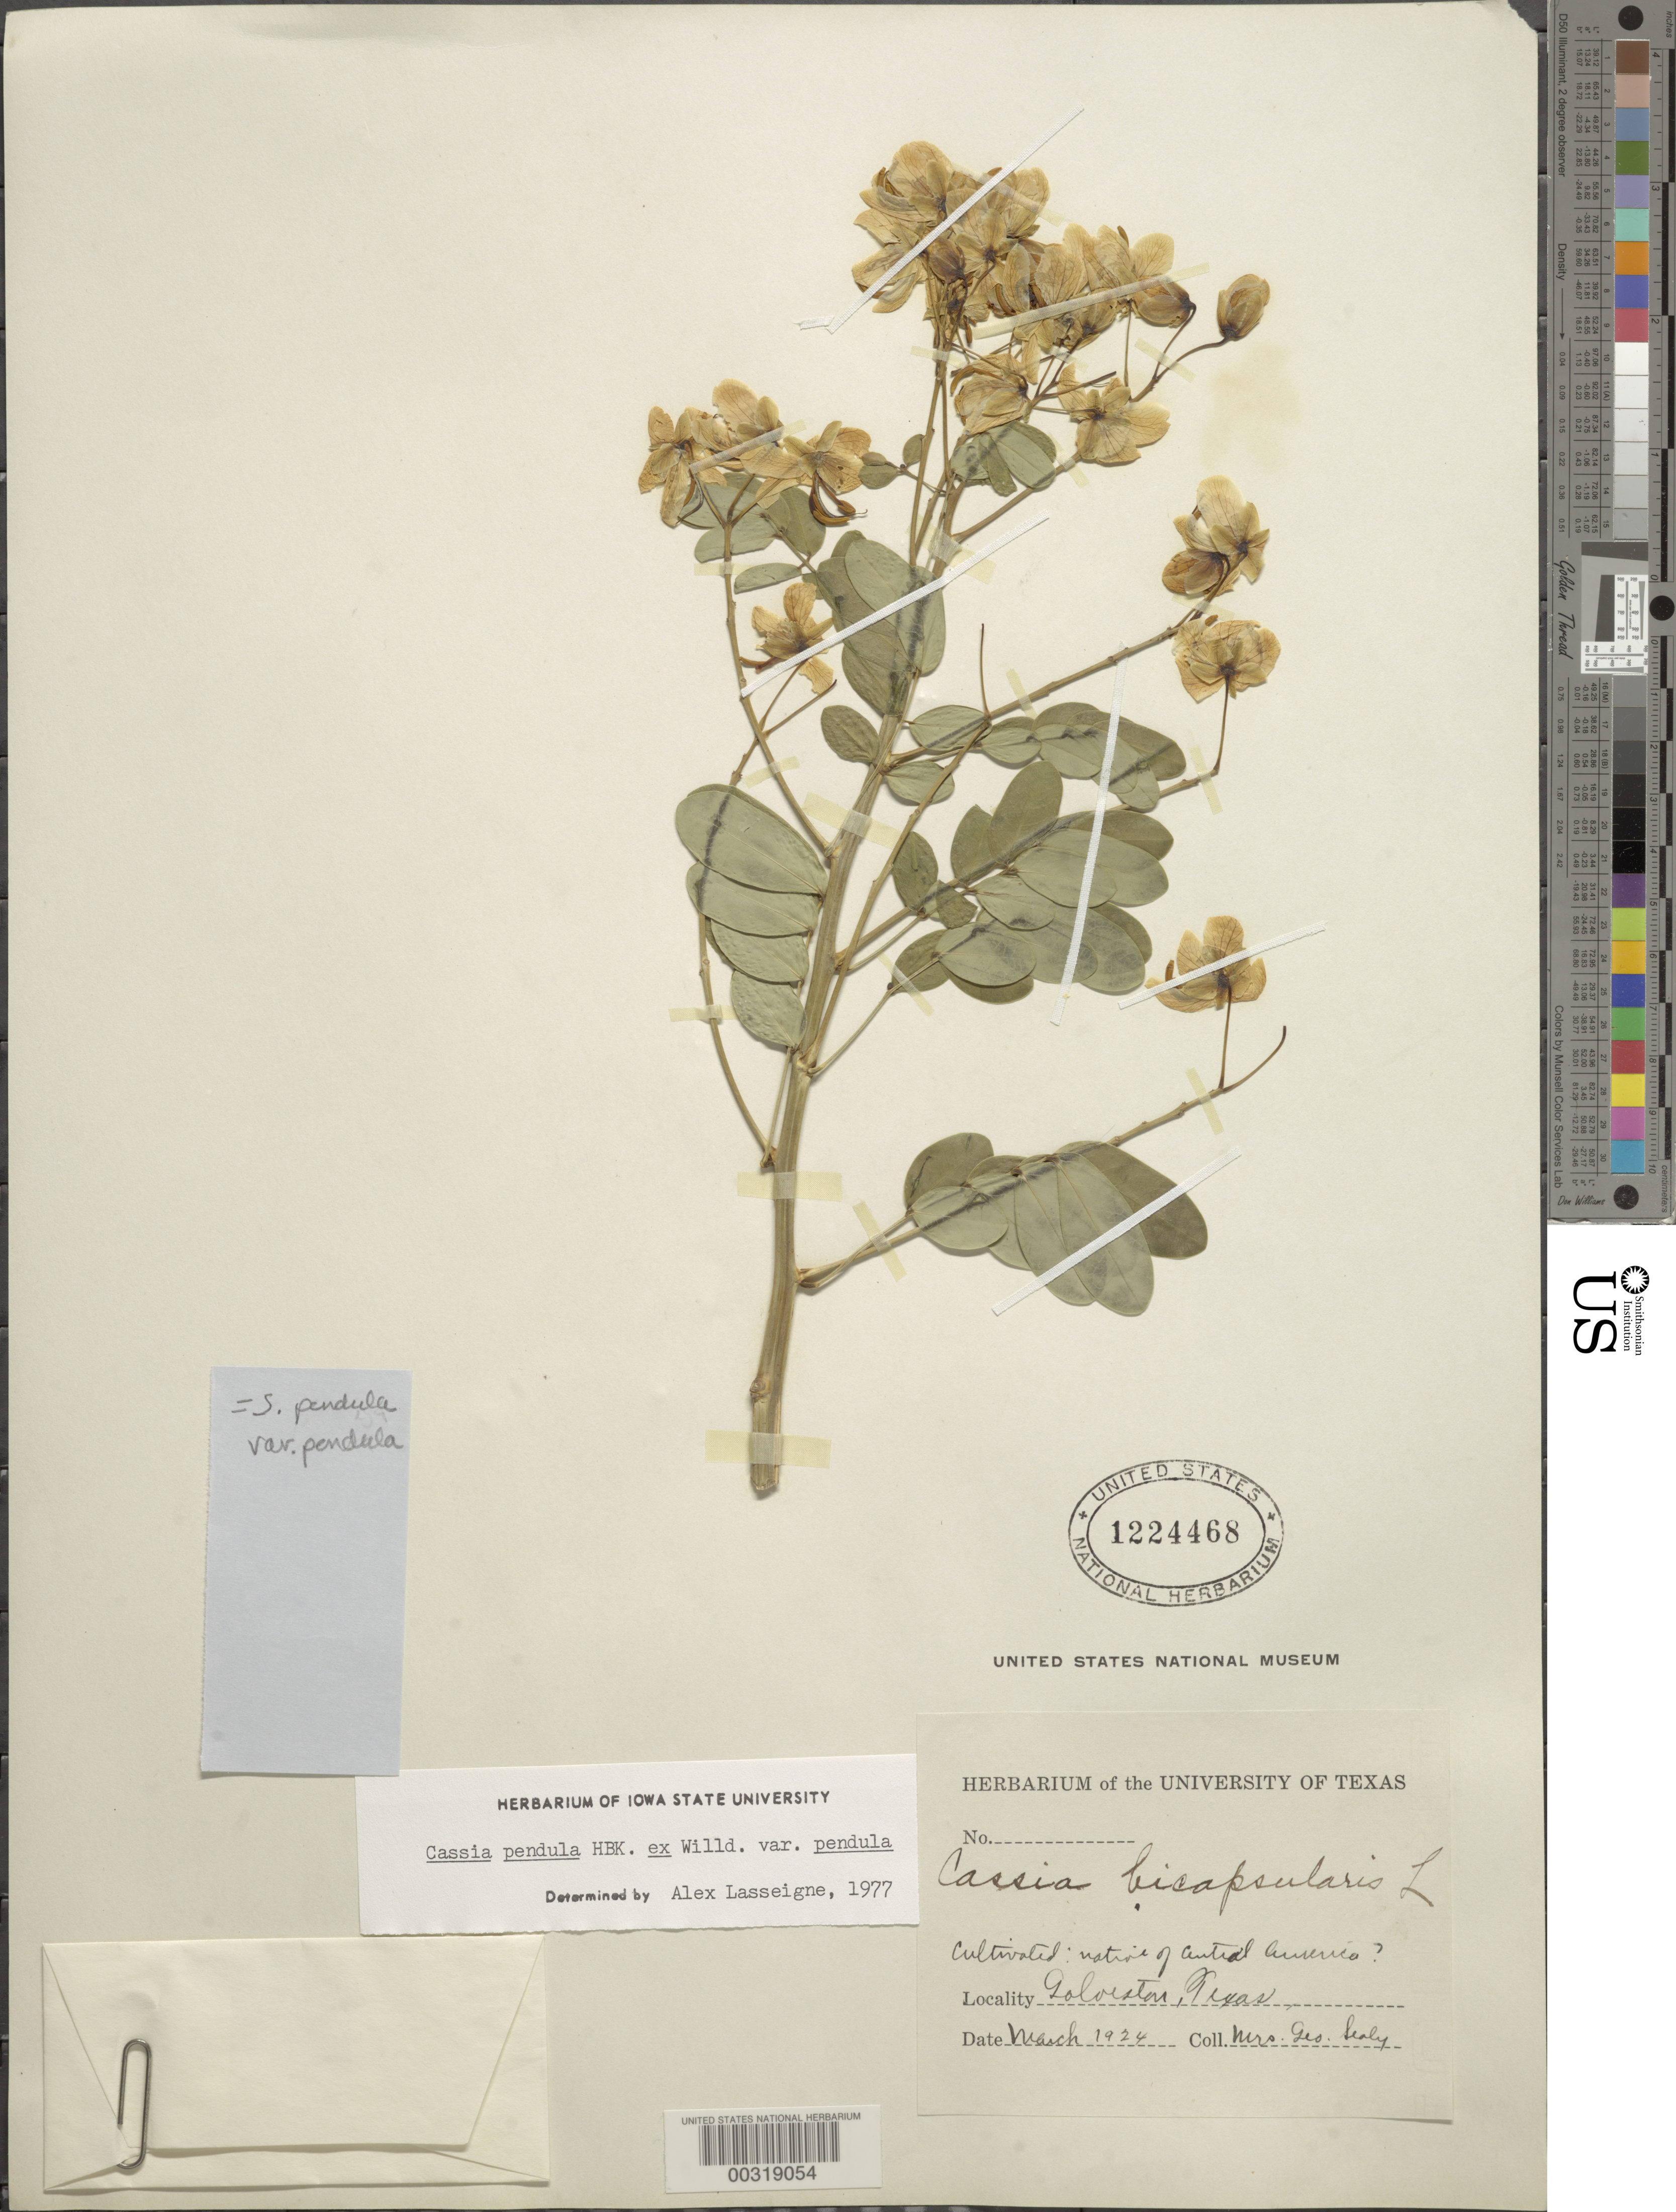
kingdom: Plantae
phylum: Tracheophyta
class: Magnoliopsida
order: Fabales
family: Fabaceae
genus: Senna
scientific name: Senna pendula var. ovalifolia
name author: H.S. Irwin & Barneby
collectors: J. N. Rose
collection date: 1969-09-27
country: United States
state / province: Florida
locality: Coconut Grove, former home of David Fairchild, the Kampong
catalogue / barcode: US 1223368